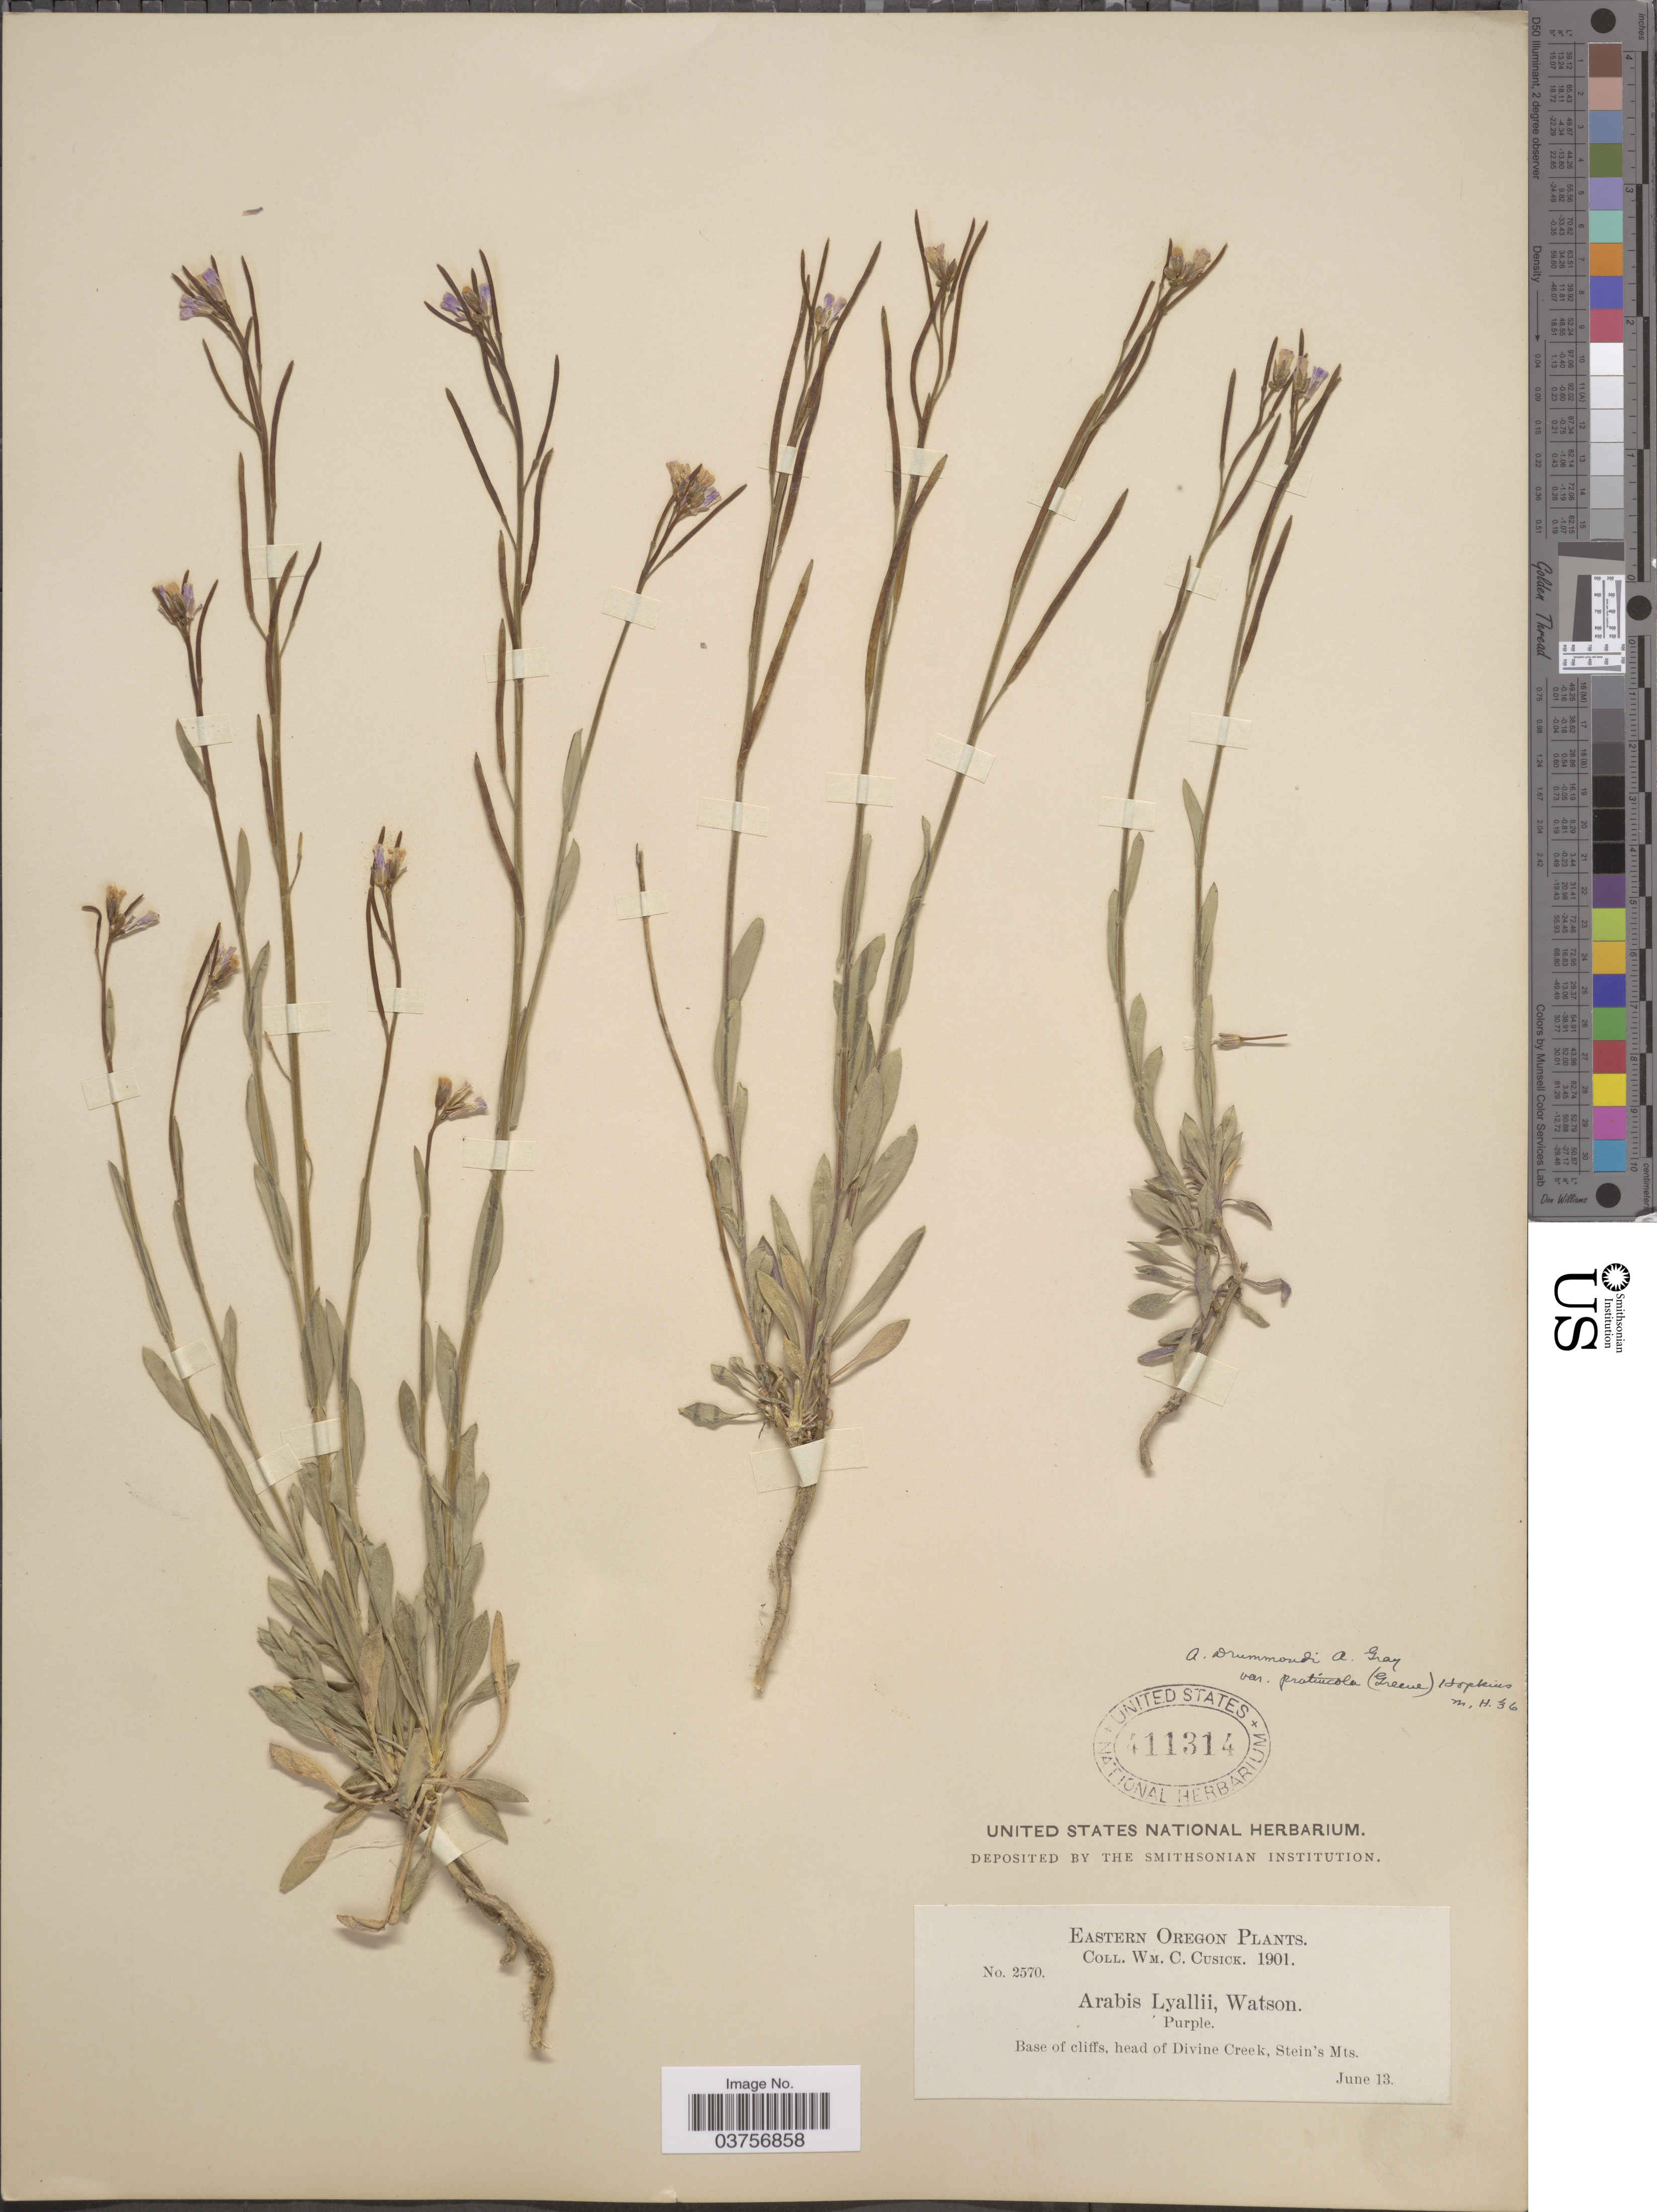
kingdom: Plantae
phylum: Tracheophyta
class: Magnoliopsida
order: Brassicales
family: Brassicaceae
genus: Arabis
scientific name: Arabis drummondii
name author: A. Gray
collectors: W. C. Cusick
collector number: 2570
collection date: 1901-06-13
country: United States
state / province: Oregon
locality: Eastern Oregon. Base of cliffs, head of Divine Creek, Stein's Mts.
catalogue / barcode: US 411314